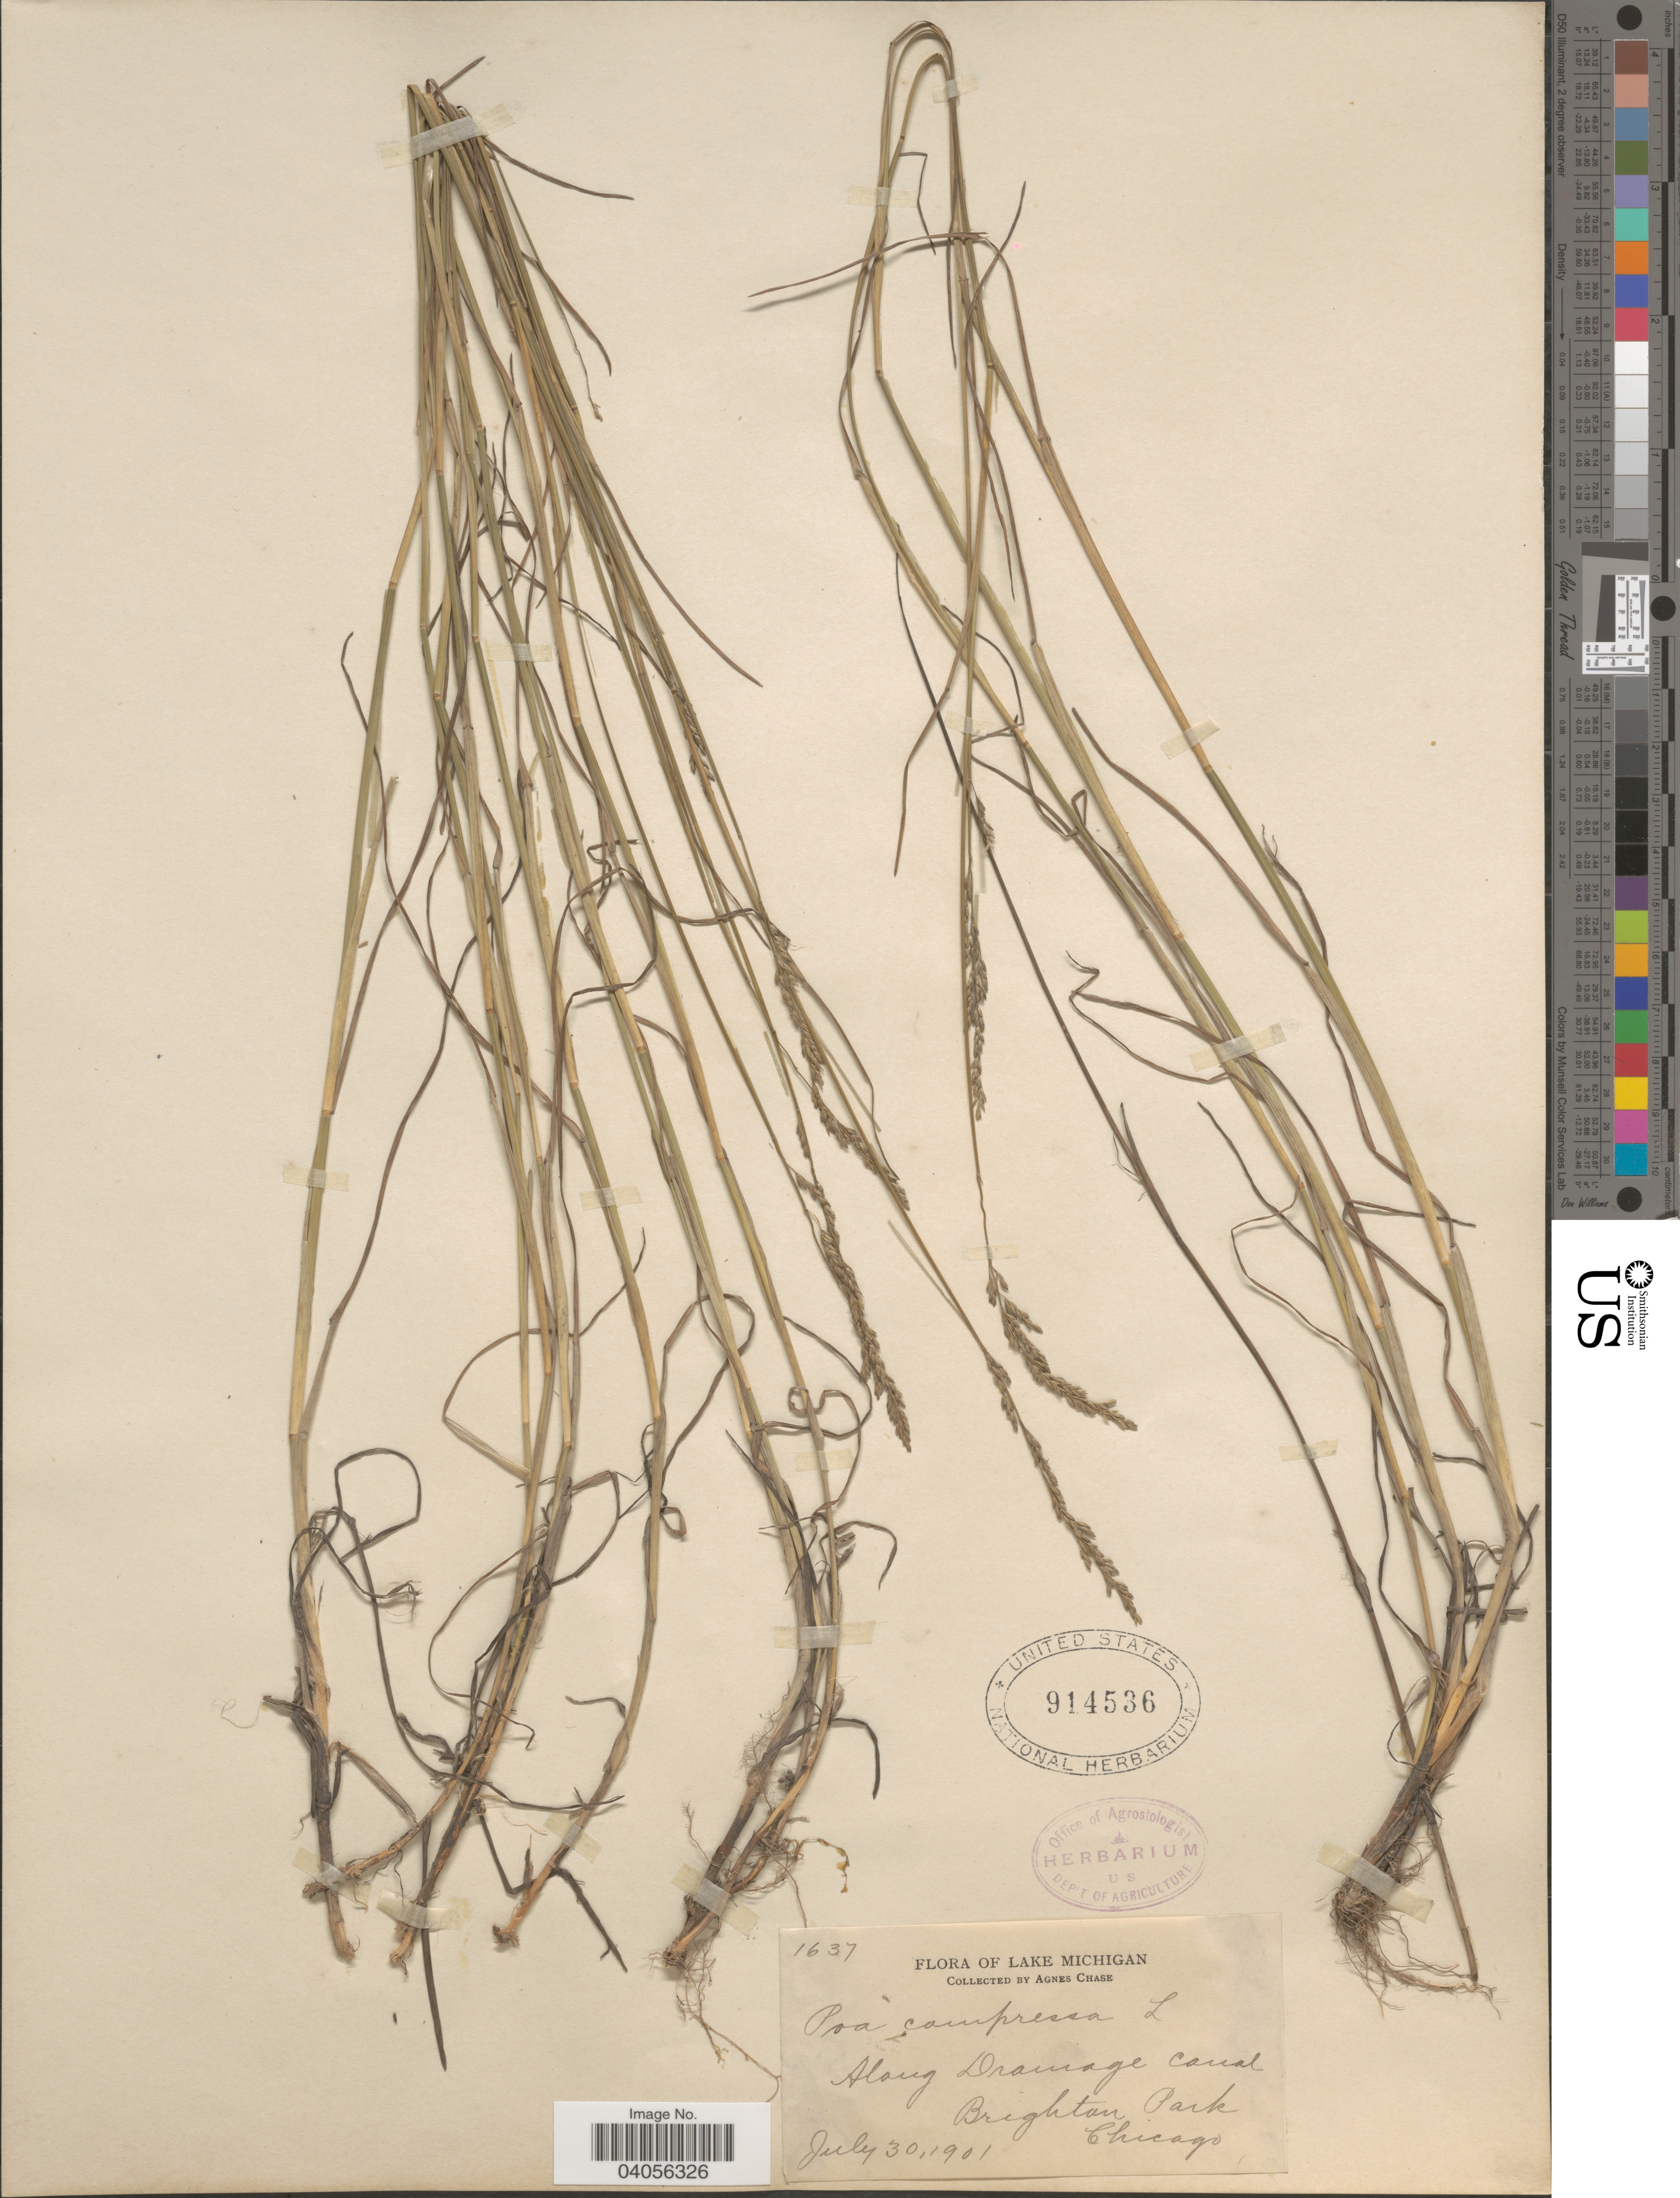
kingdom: Plantae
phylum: Tracheophyta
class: Liliopsida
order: Poales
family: Poaceae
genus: Poa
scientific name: Poa compressa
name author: L.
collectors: A. Chase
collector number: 1637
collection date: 1901-07-30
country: United States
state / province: Michigan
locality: Lake Michigan. Along Drainage canal Brighton Park. Chicago.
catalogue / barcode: US 914536